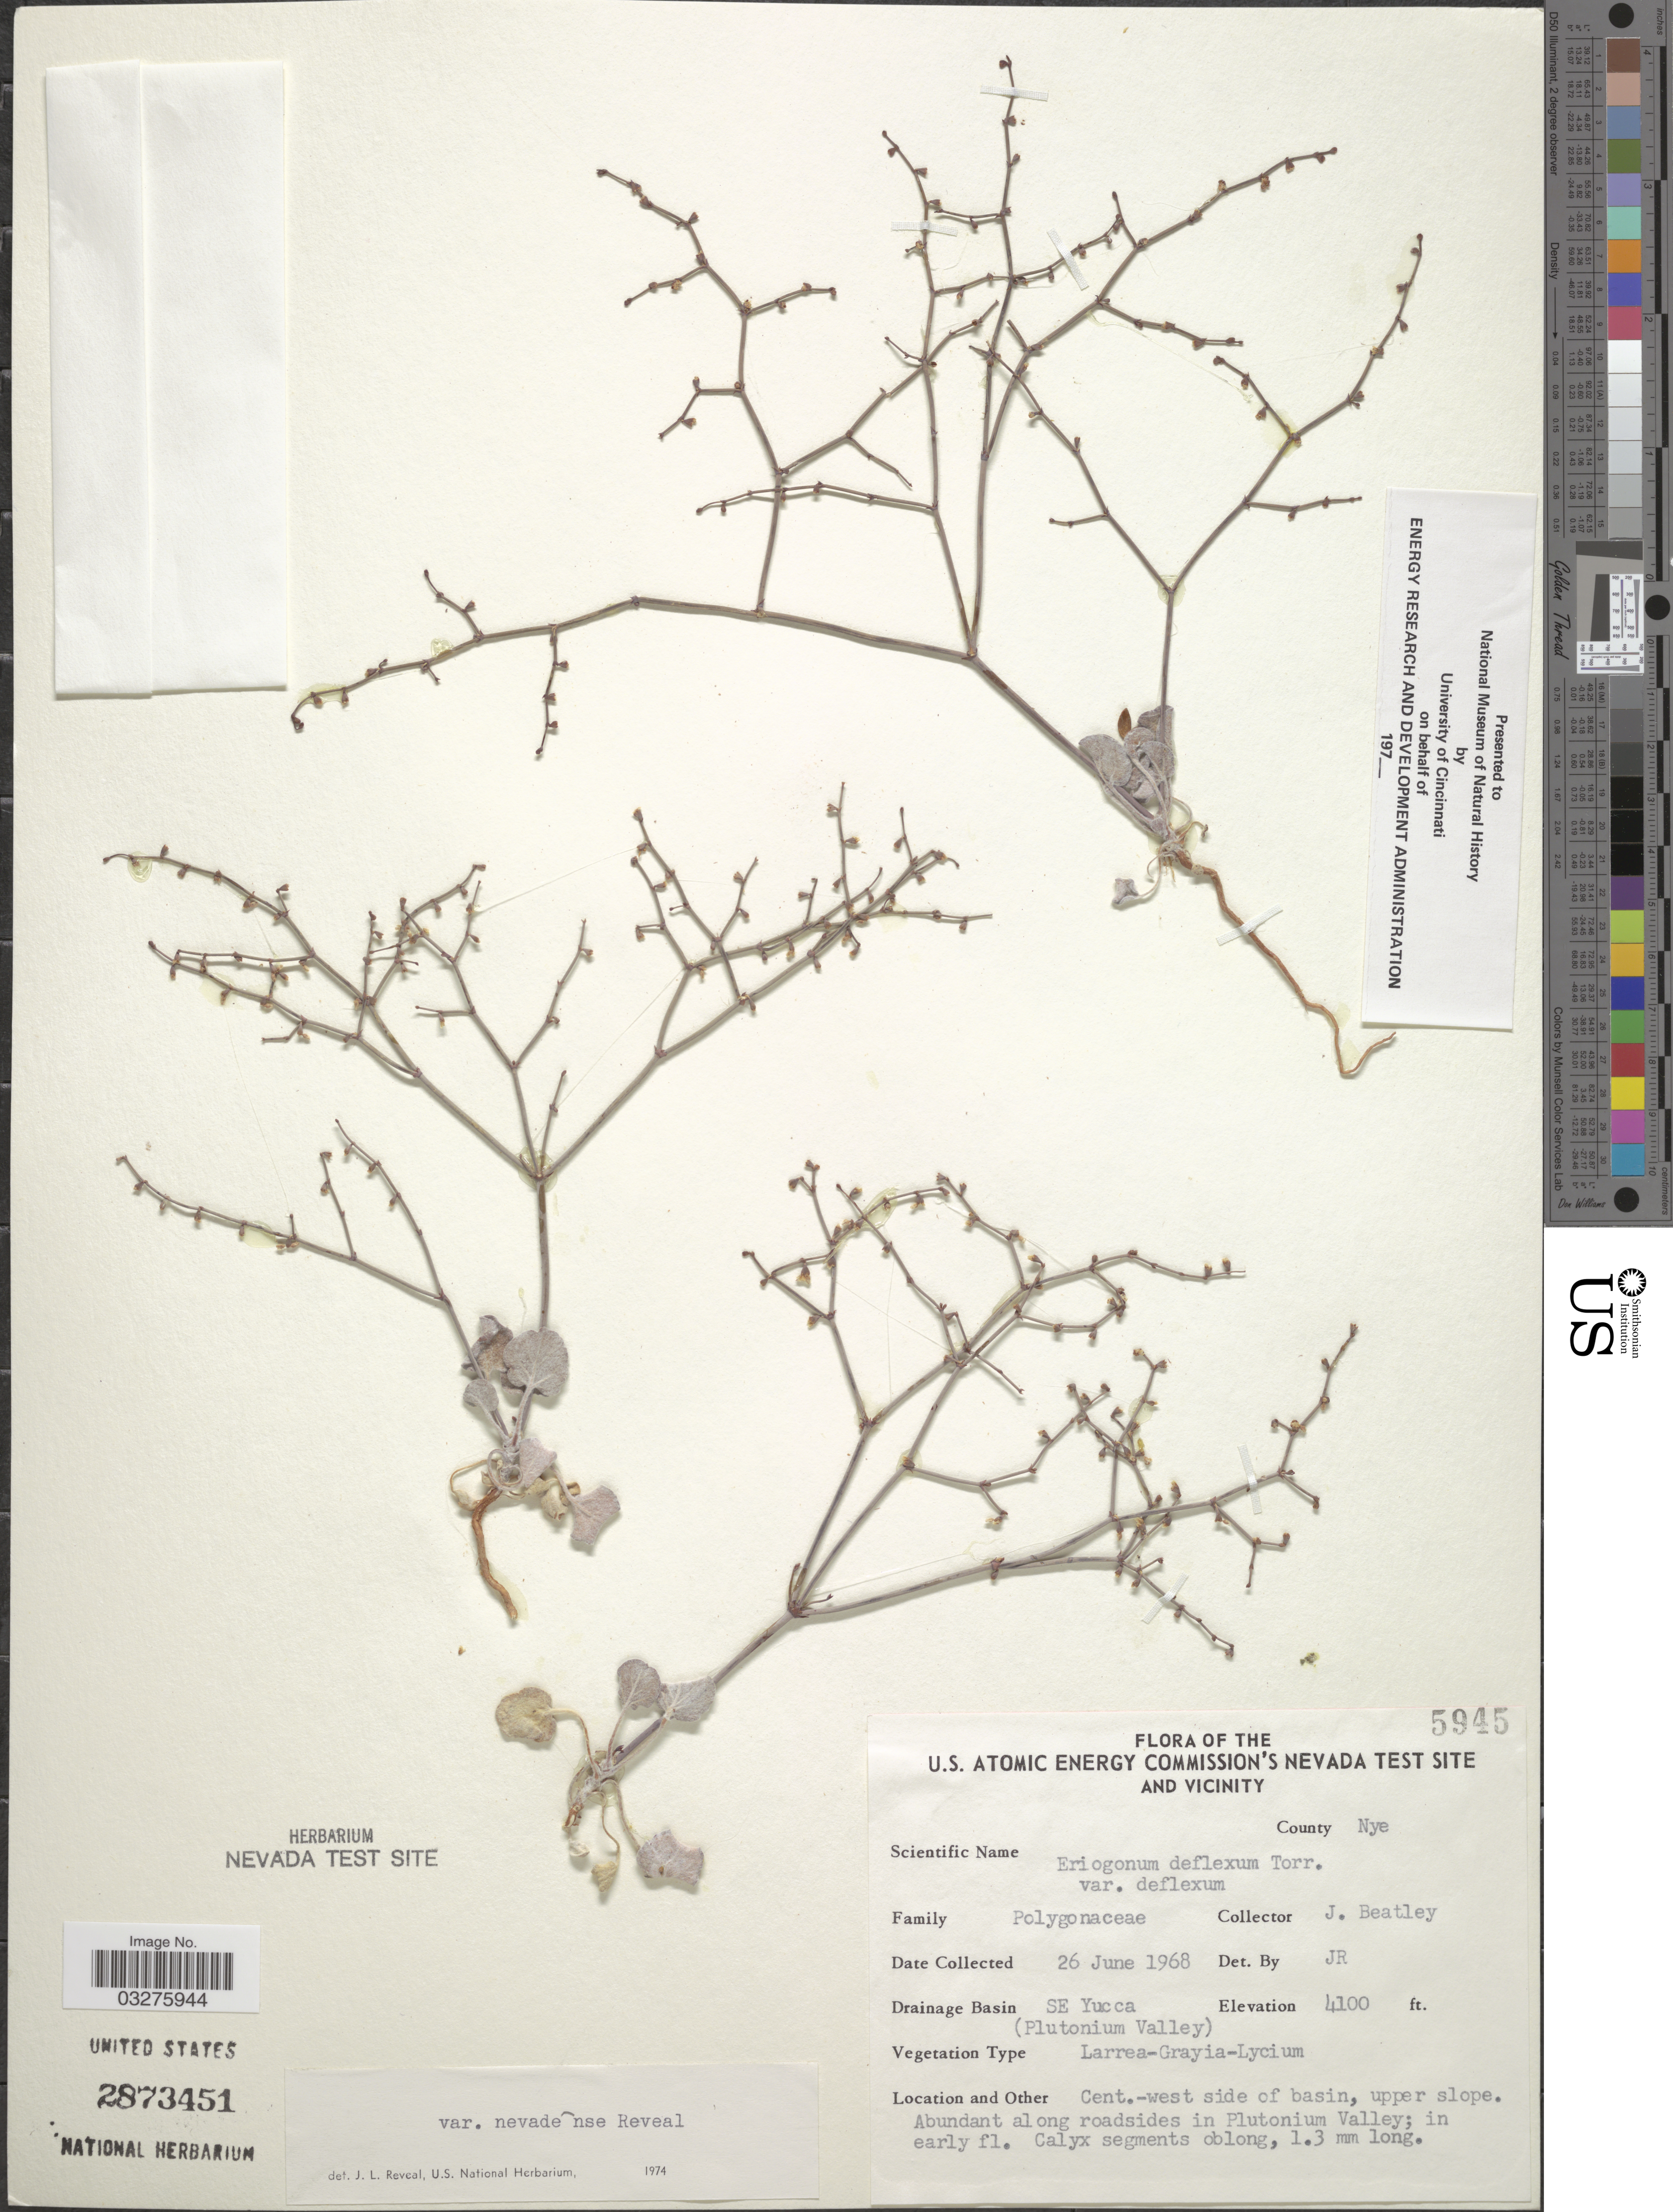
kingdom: Plantae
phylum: Tracheophyta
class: Magnoliopsida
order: Caryophyllales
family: Polygonaceae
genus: Eriogonum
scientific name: Eriogonum deflexum var. nevadense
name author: Reveal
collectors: J. C. Beatley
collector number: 5945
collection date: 1968-06-26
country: United States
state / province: Nevada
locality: The U.S. Atomic Energy Commission's Nevada Test Site and vicinity. County Nye. Drainage Basin SE Yucca (Plutonium Valley). Cent.-west side of basin, upper slope. Along roadsides in Plutonium Valley.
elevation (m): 1250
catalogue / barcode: US 2873451